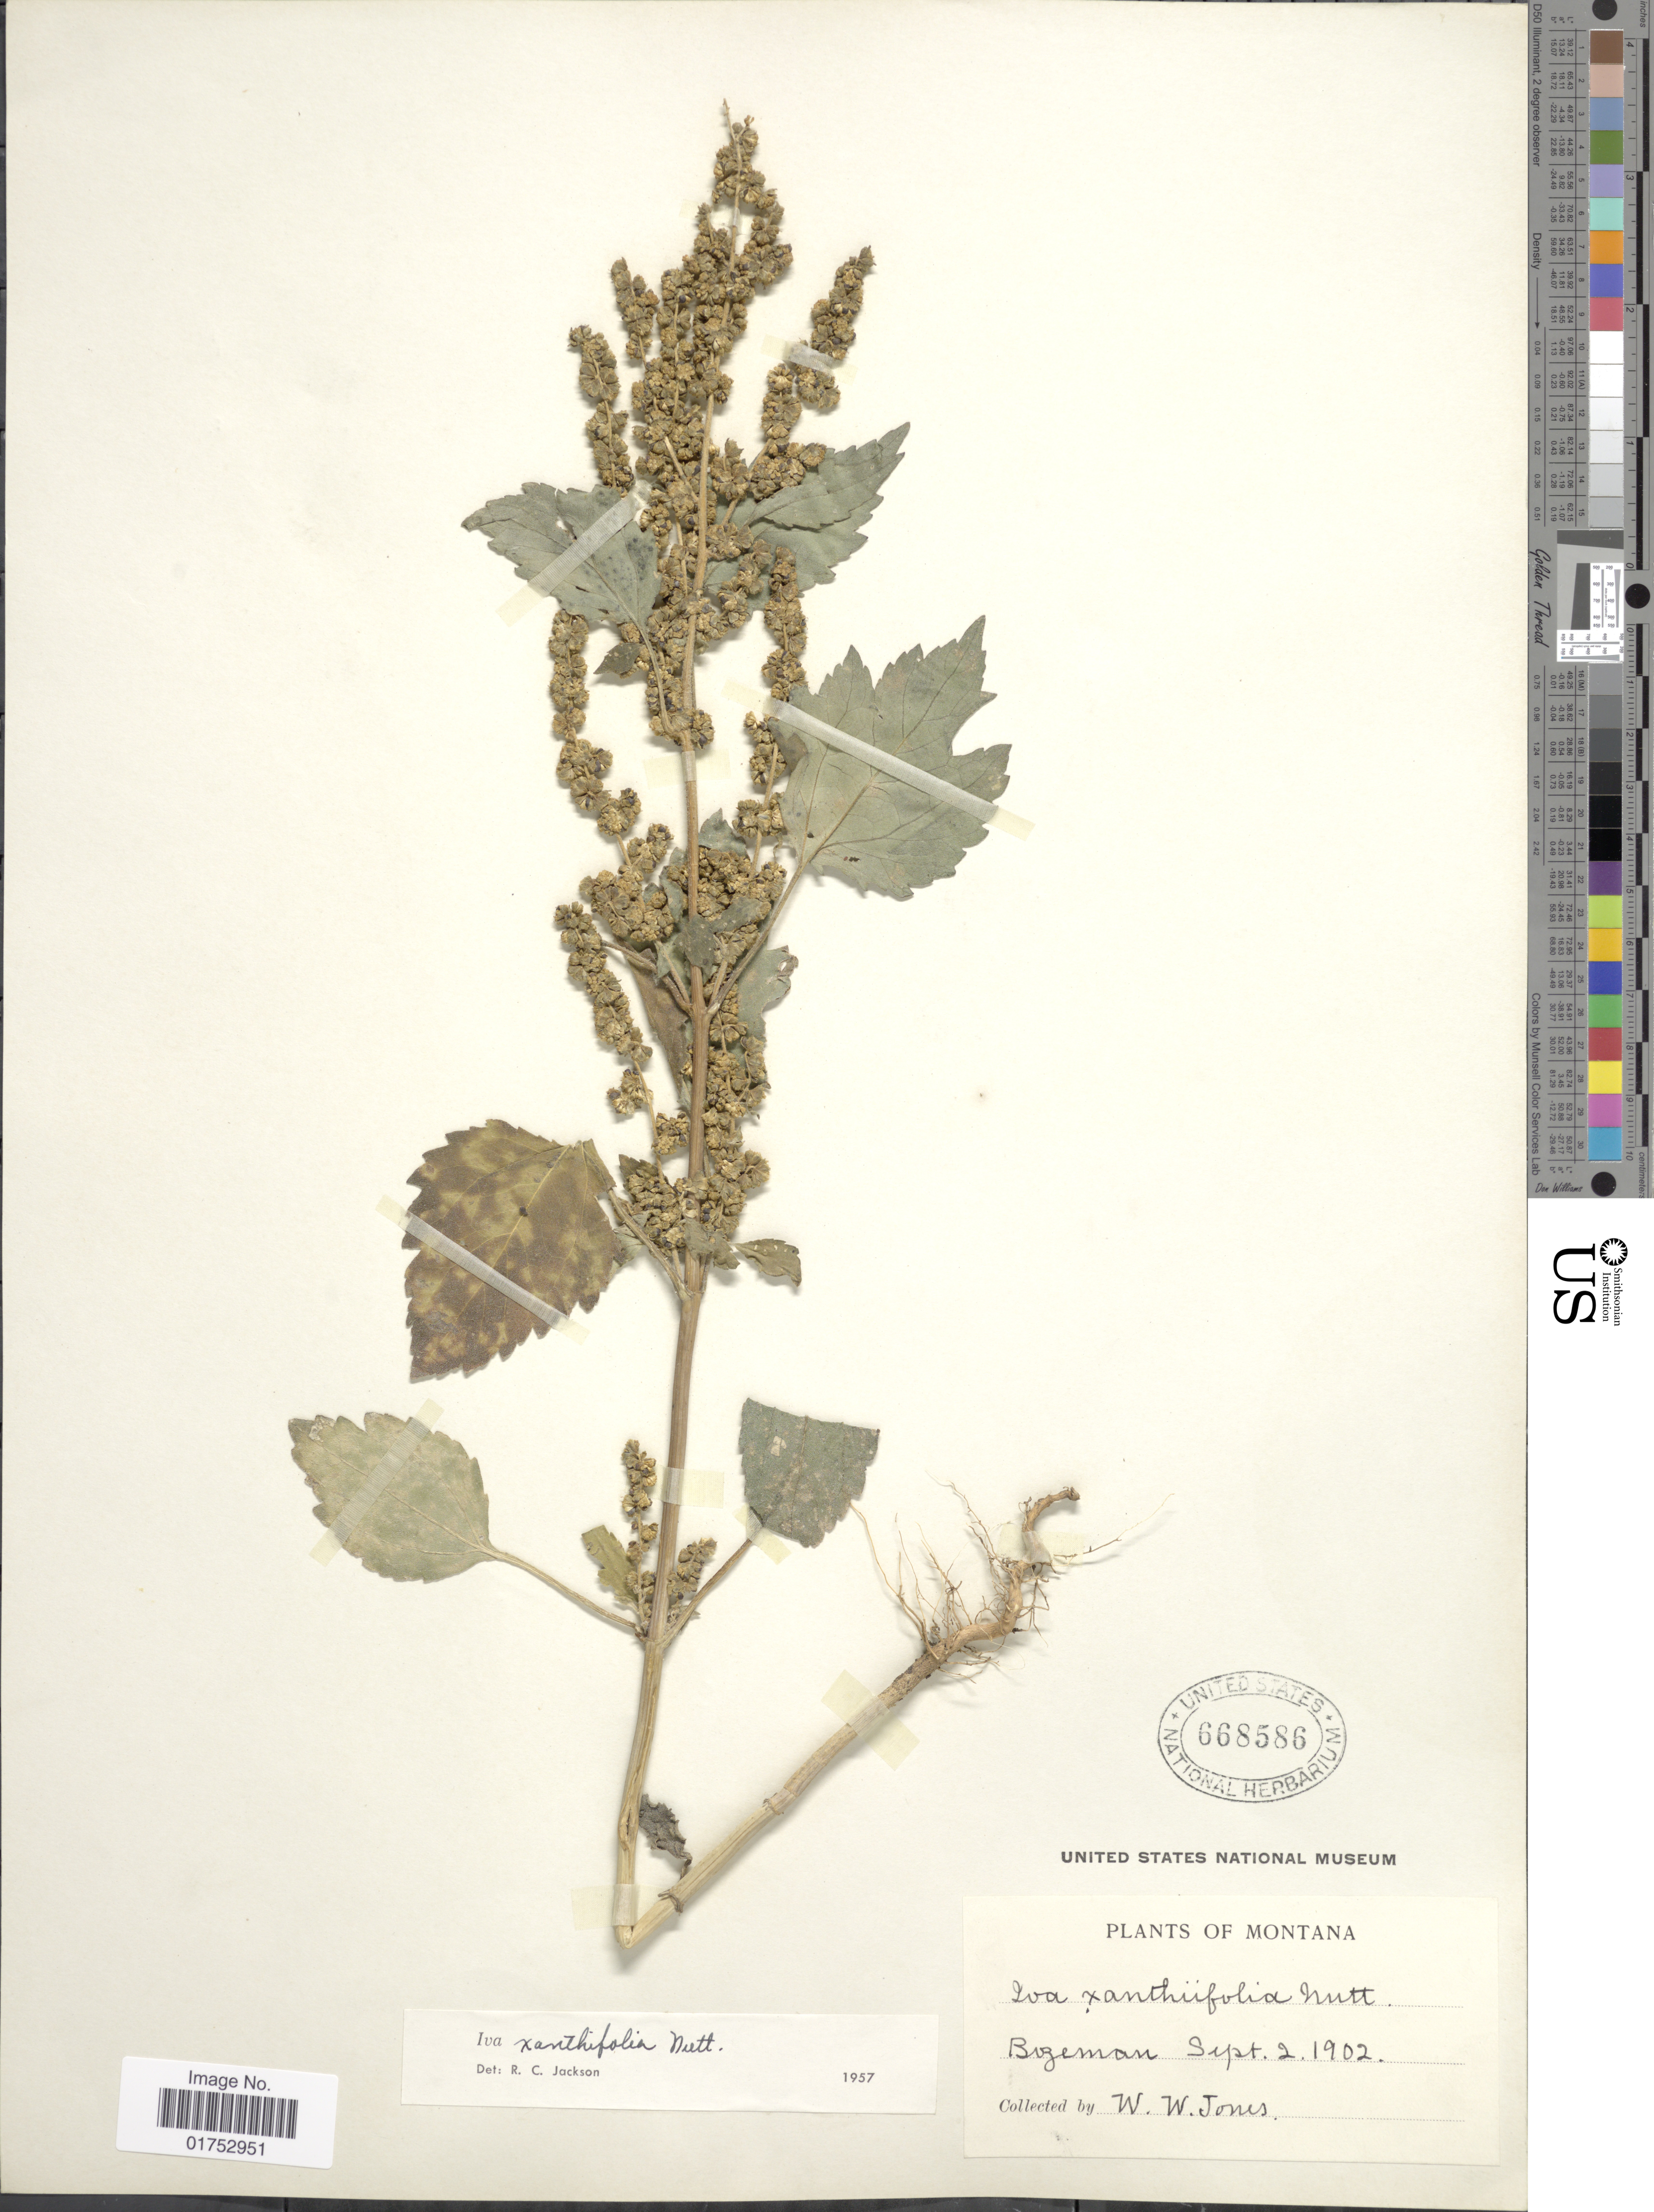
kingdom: Plantae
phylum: Tracheophyta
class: Magnoliopsida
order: Asterales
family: Asteraceae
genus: Iva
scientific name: Iva xanthifolia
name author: Nutt.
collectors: W. W. Jones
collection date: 1902-09-02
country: United States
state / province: Montana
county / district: Gallatin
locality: Bozeman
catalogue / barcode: US 668586